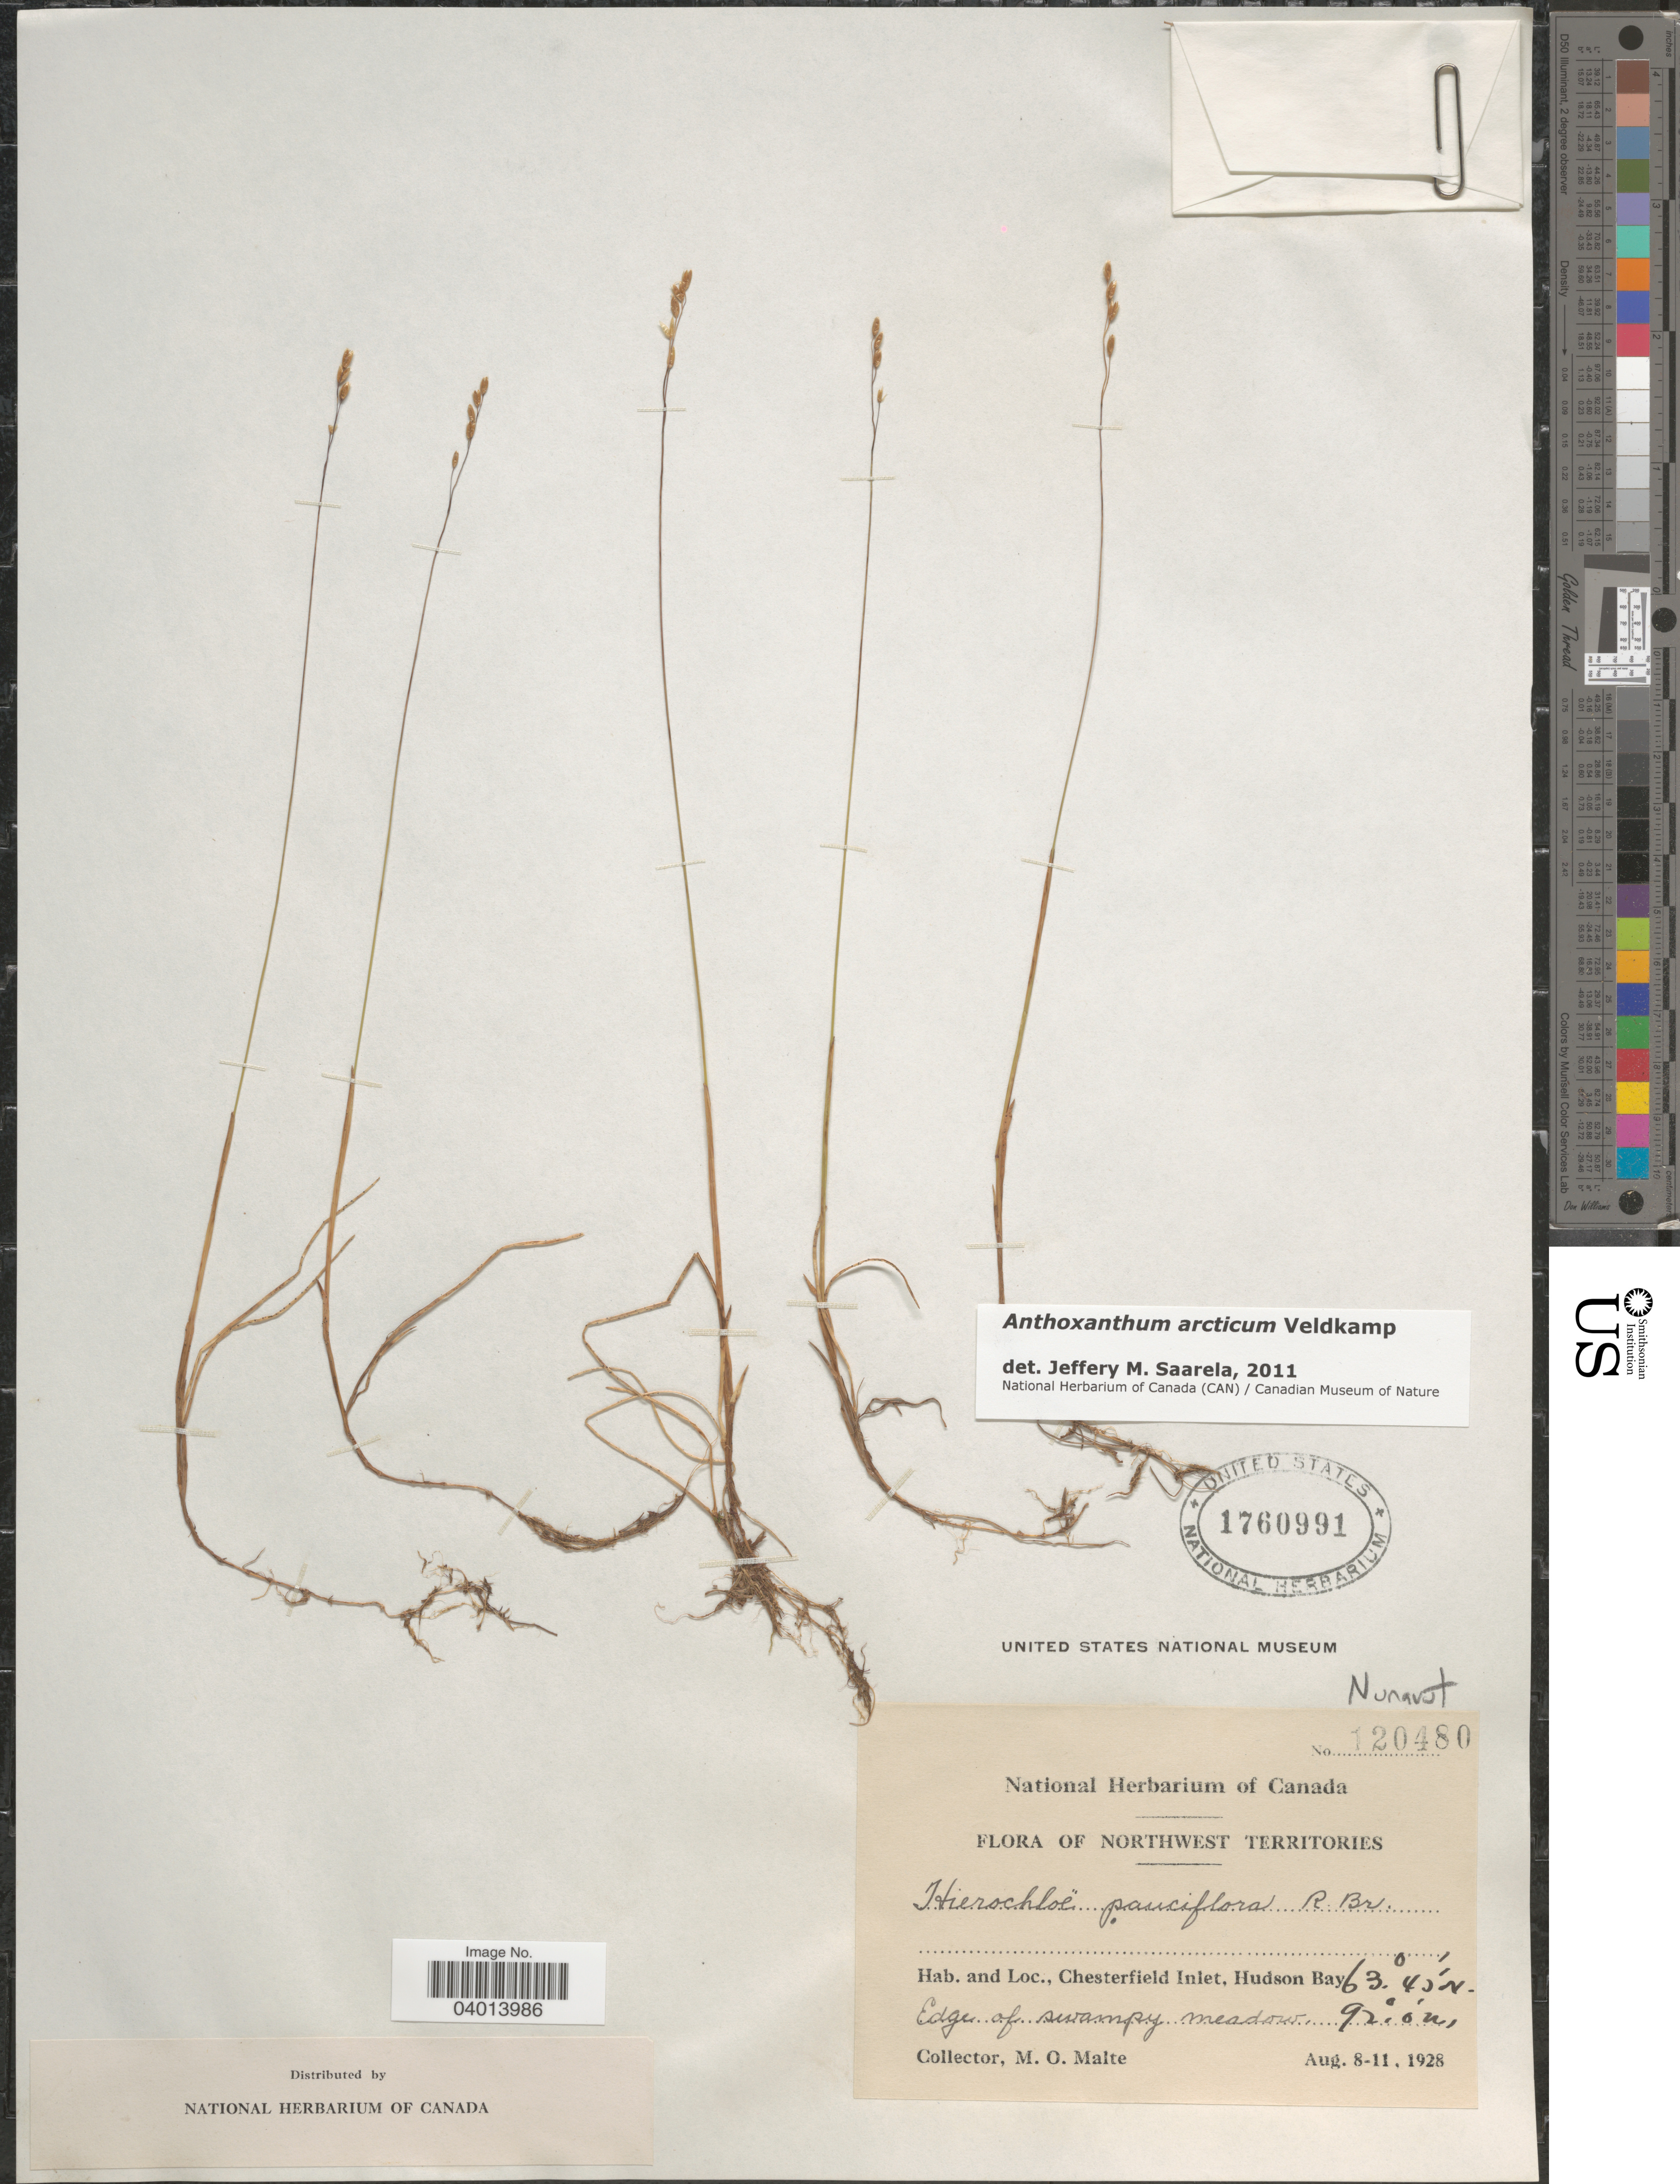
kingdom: Plantae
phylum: Tracheophyta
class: Liliopsida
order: Poales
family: Poaceae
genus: Anthoxanthum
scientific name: Anthoxanthum arcticum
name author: Veldkamp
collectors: M. O. Malte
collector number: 120480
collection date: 1928-08-08/1928-08-11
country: Canada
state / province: Northwest Territories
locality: Chesterfield Inlet, Hudson Bay. Edge of swampy meadow.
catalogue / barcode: US 1760991